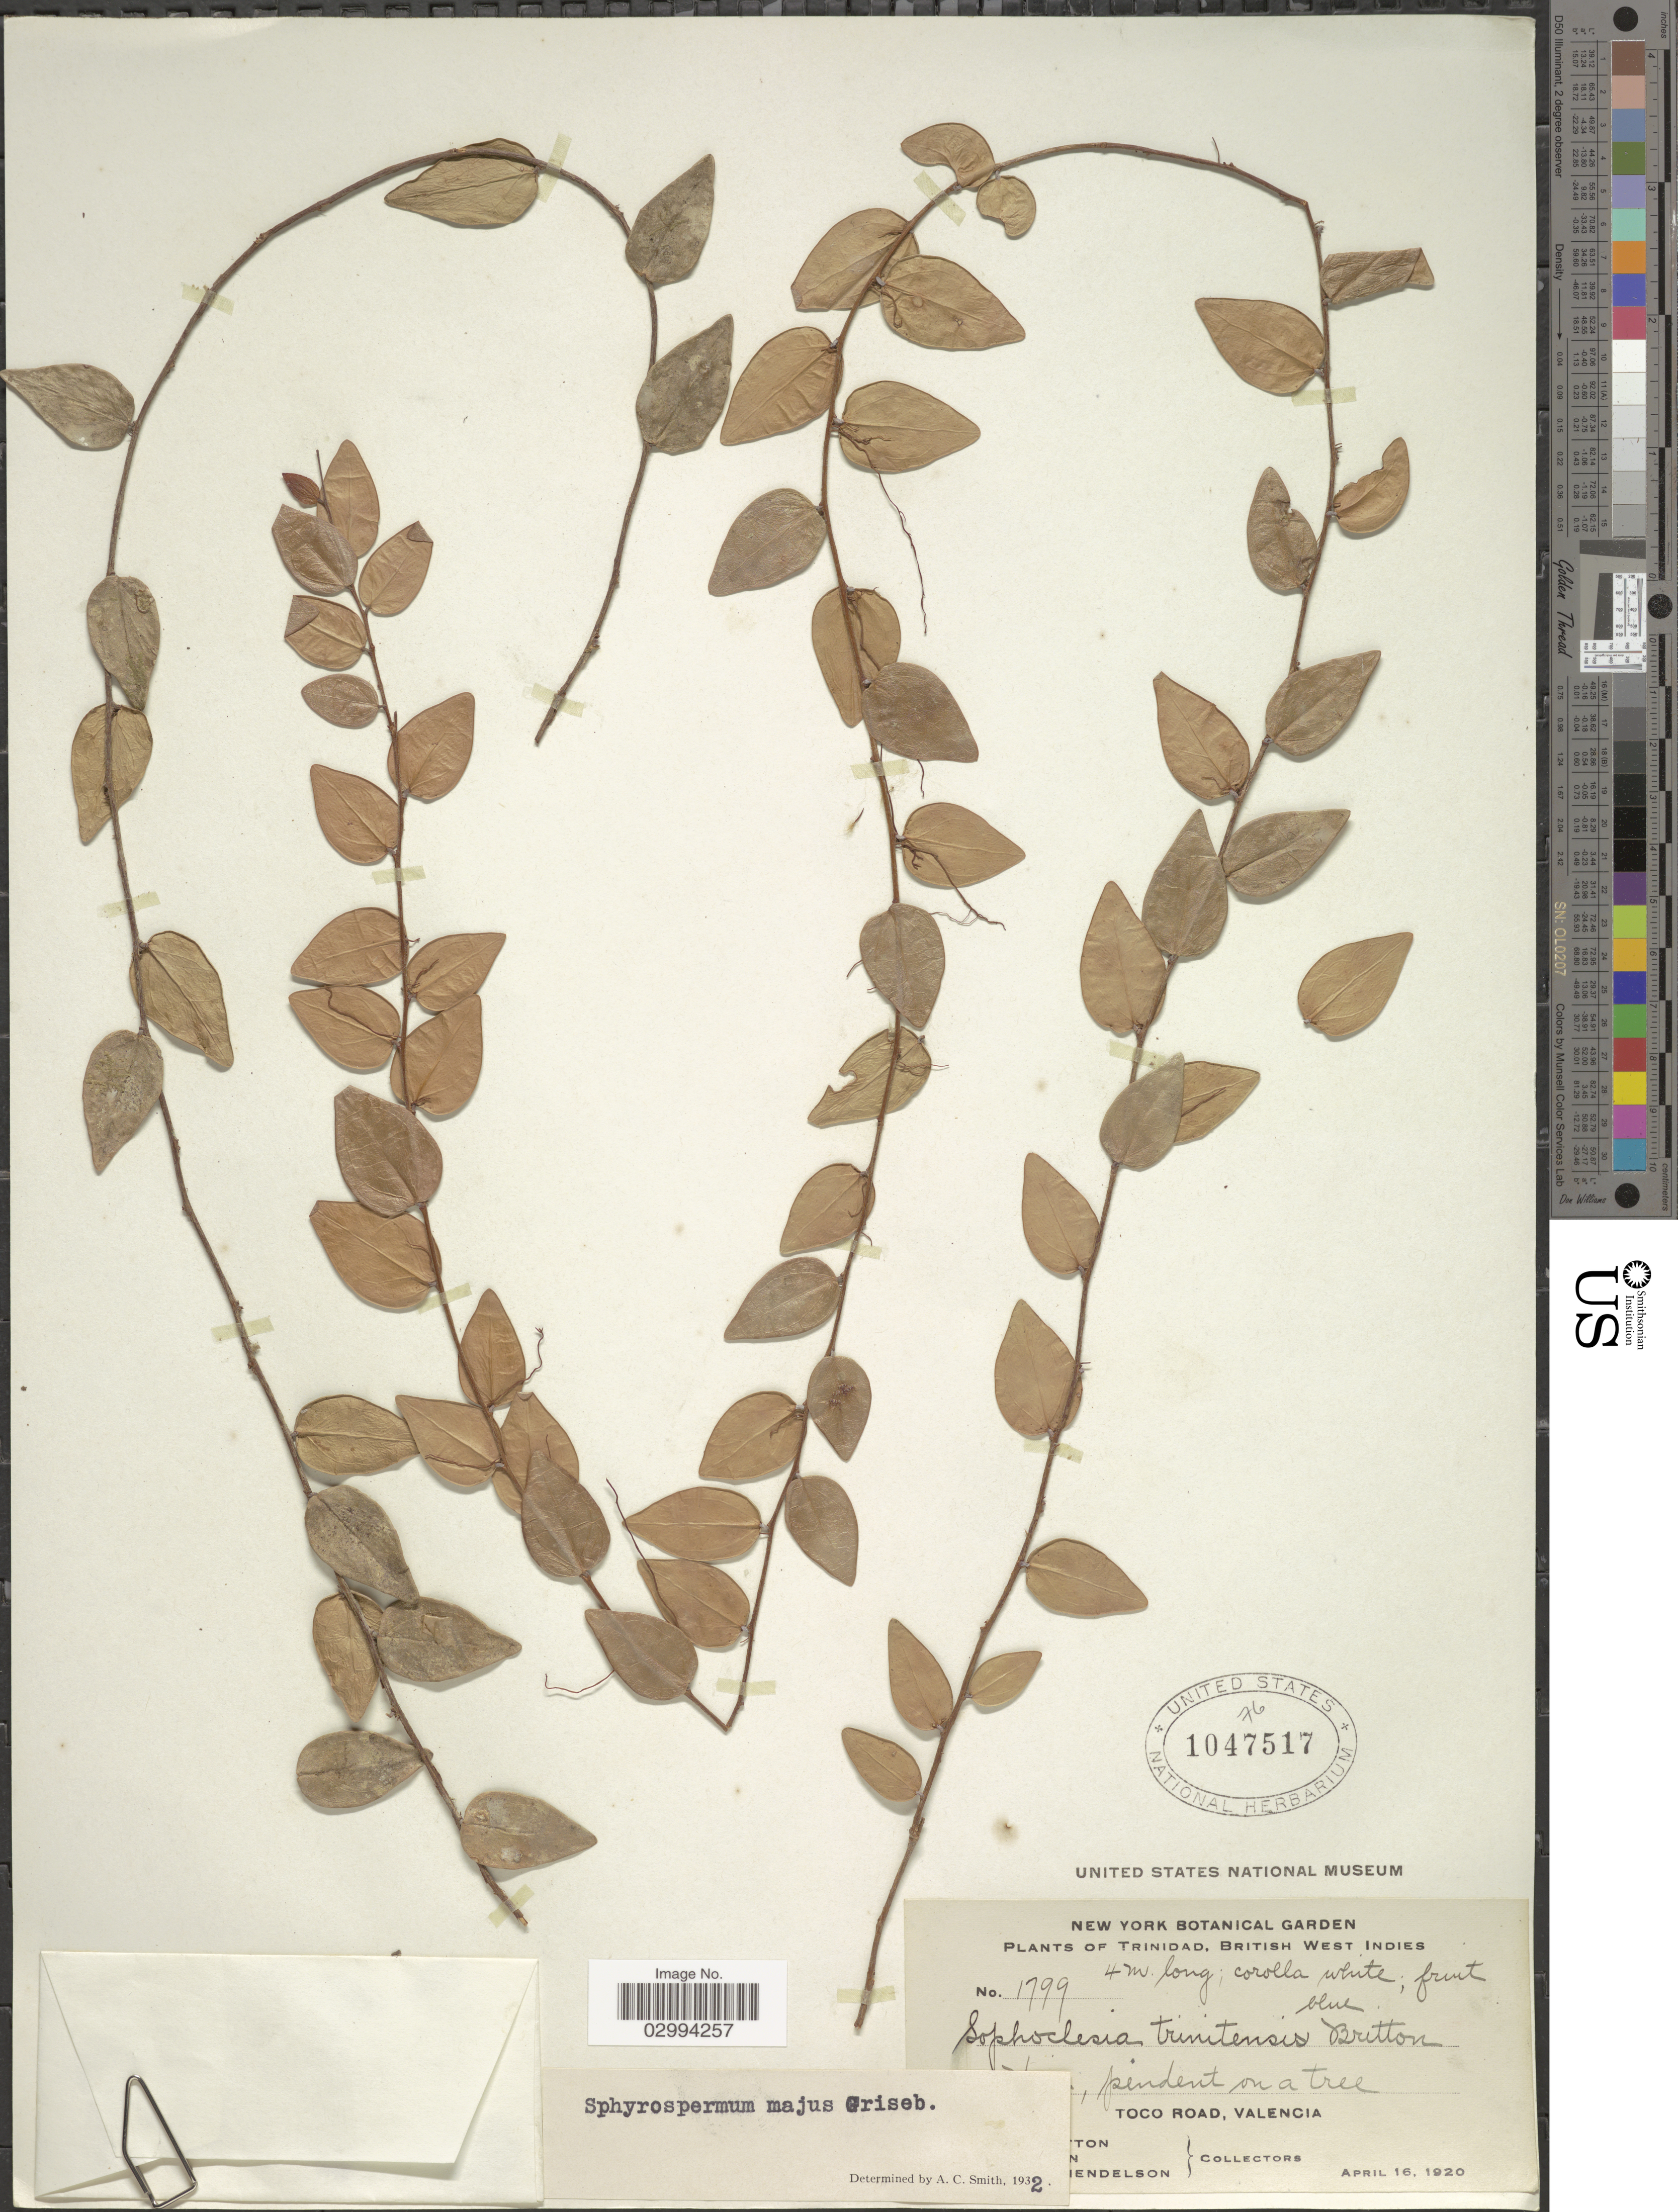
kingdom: Plantae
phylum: Tracheophyta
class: Magnoliopsida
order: Ericales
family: Ericaceae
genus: Sphyrospermum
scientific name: Sphyrospermum cordifolium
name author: Benth.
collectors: N. Britton, T. E. Hazen & W. Mendelson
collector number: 1799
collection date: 1920-04-16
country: Trinidad and Tobago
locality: Trinidad, British West Indies, Toco Road, Valencia.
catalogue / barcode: US 1047517